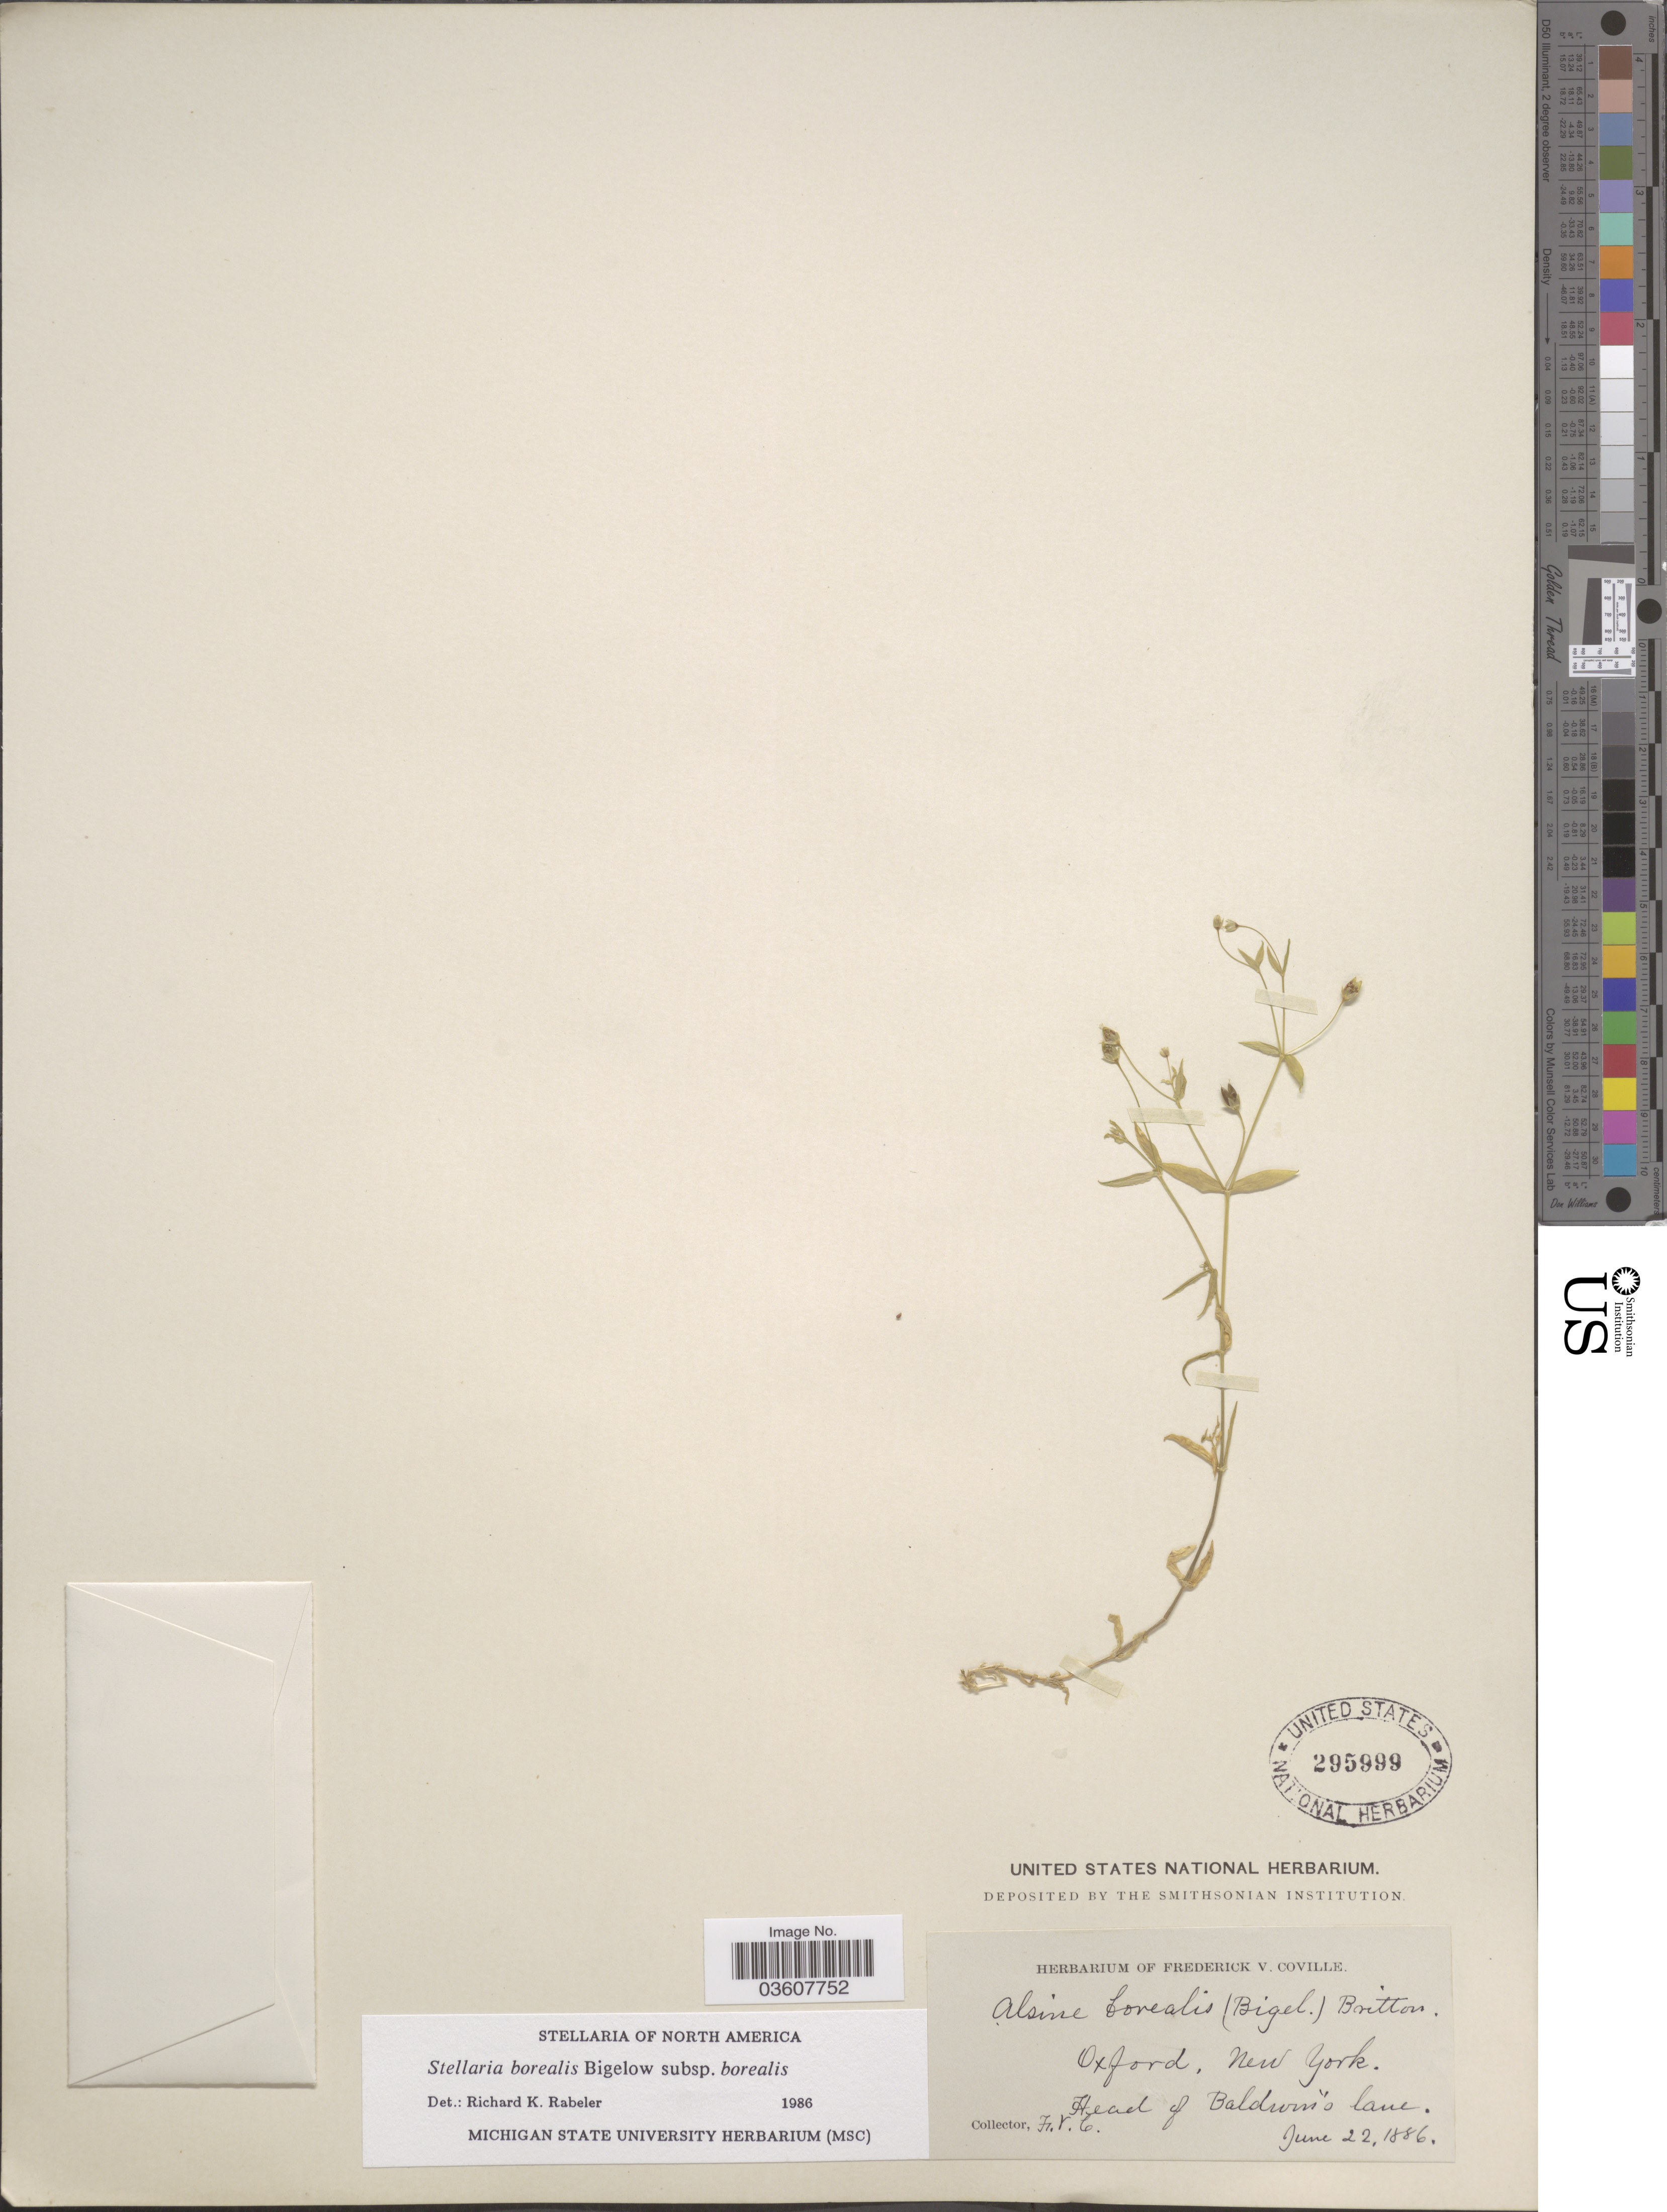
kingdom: Plantae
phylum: Tracheophyta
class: Magnoliopsida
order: Caryophyllales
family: Caryophyllaceae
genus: Stellaria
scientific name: Stellaria borealis subsp. borealis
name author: Bigelow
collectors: F. V. Coville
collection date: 1886-06-22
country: United States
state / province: New York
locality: Oxford, Head of Baldwin's lane.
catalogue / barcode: US 295999